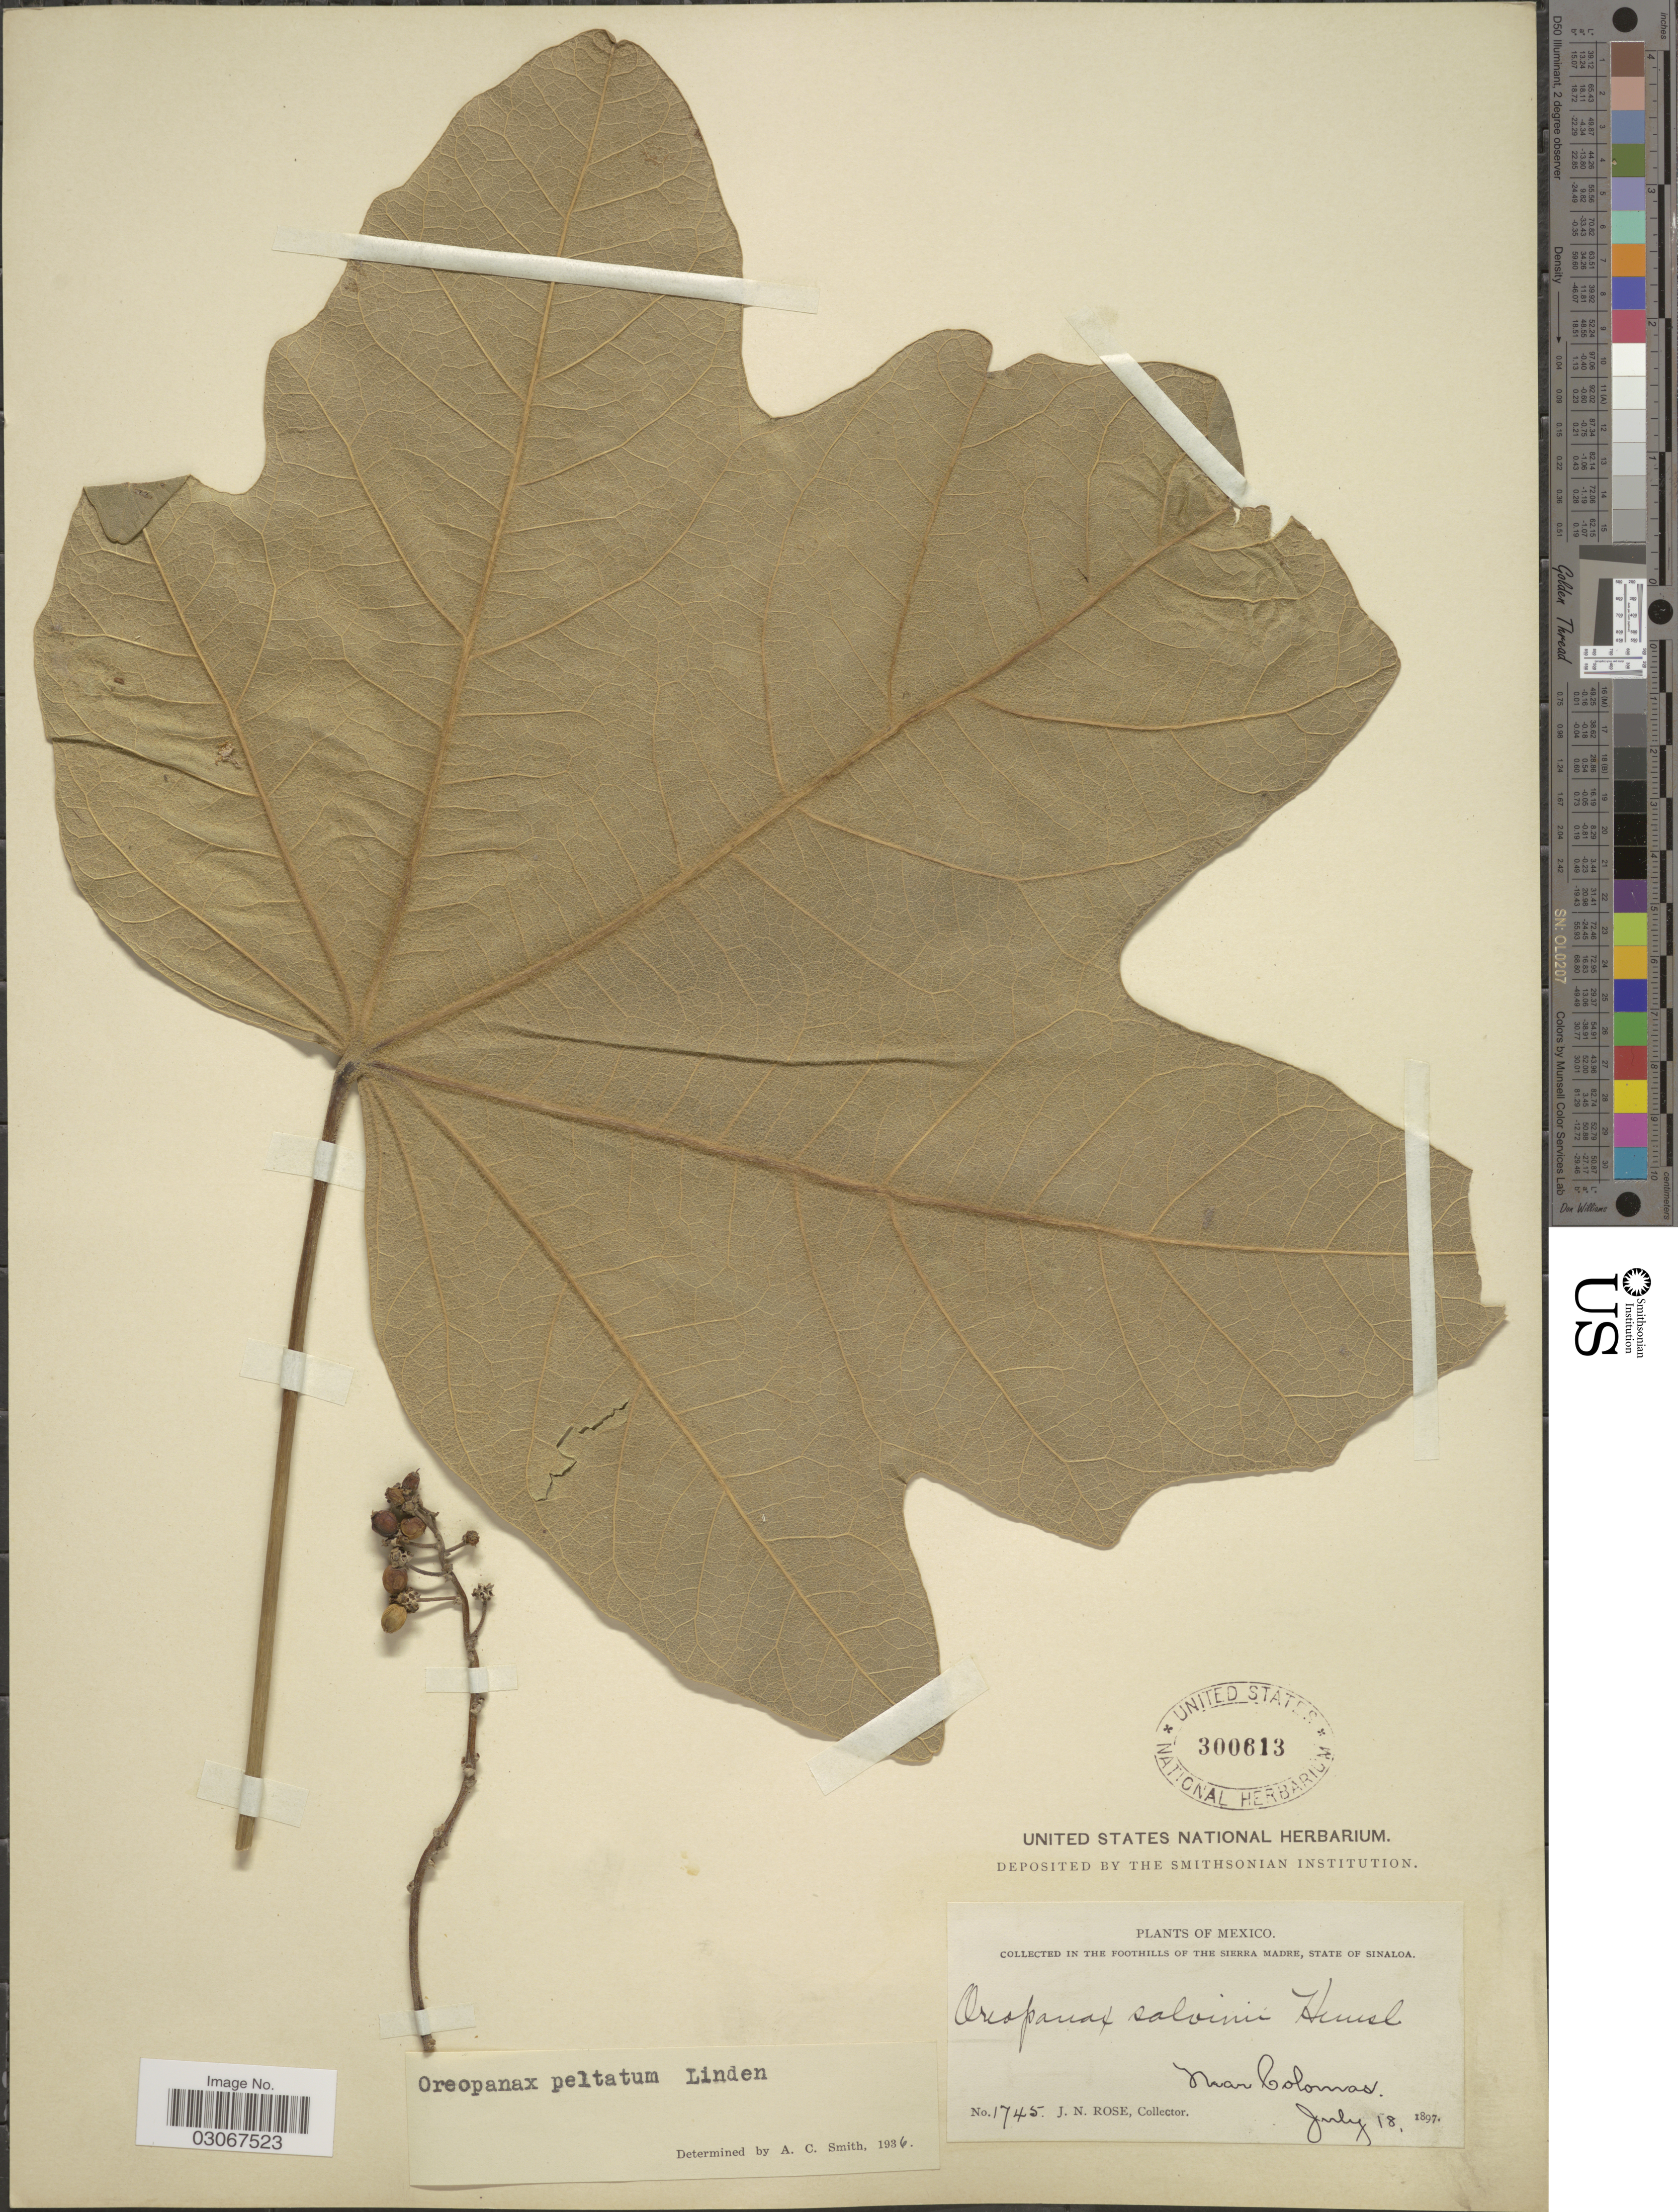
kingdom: Plantae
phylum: Tracheophyta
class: Magnoliopsida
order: Apiales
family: Araliaceae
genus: Oreopanax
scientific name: Oreopanax peltatus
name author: Linden ex Regel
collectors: J. N. Rose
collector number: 1745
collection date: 1897-07-18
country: Mexico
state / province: Sinaloa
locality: In the Foothills of The Sierra Madre. Near Colomas.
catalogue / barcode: US 300613